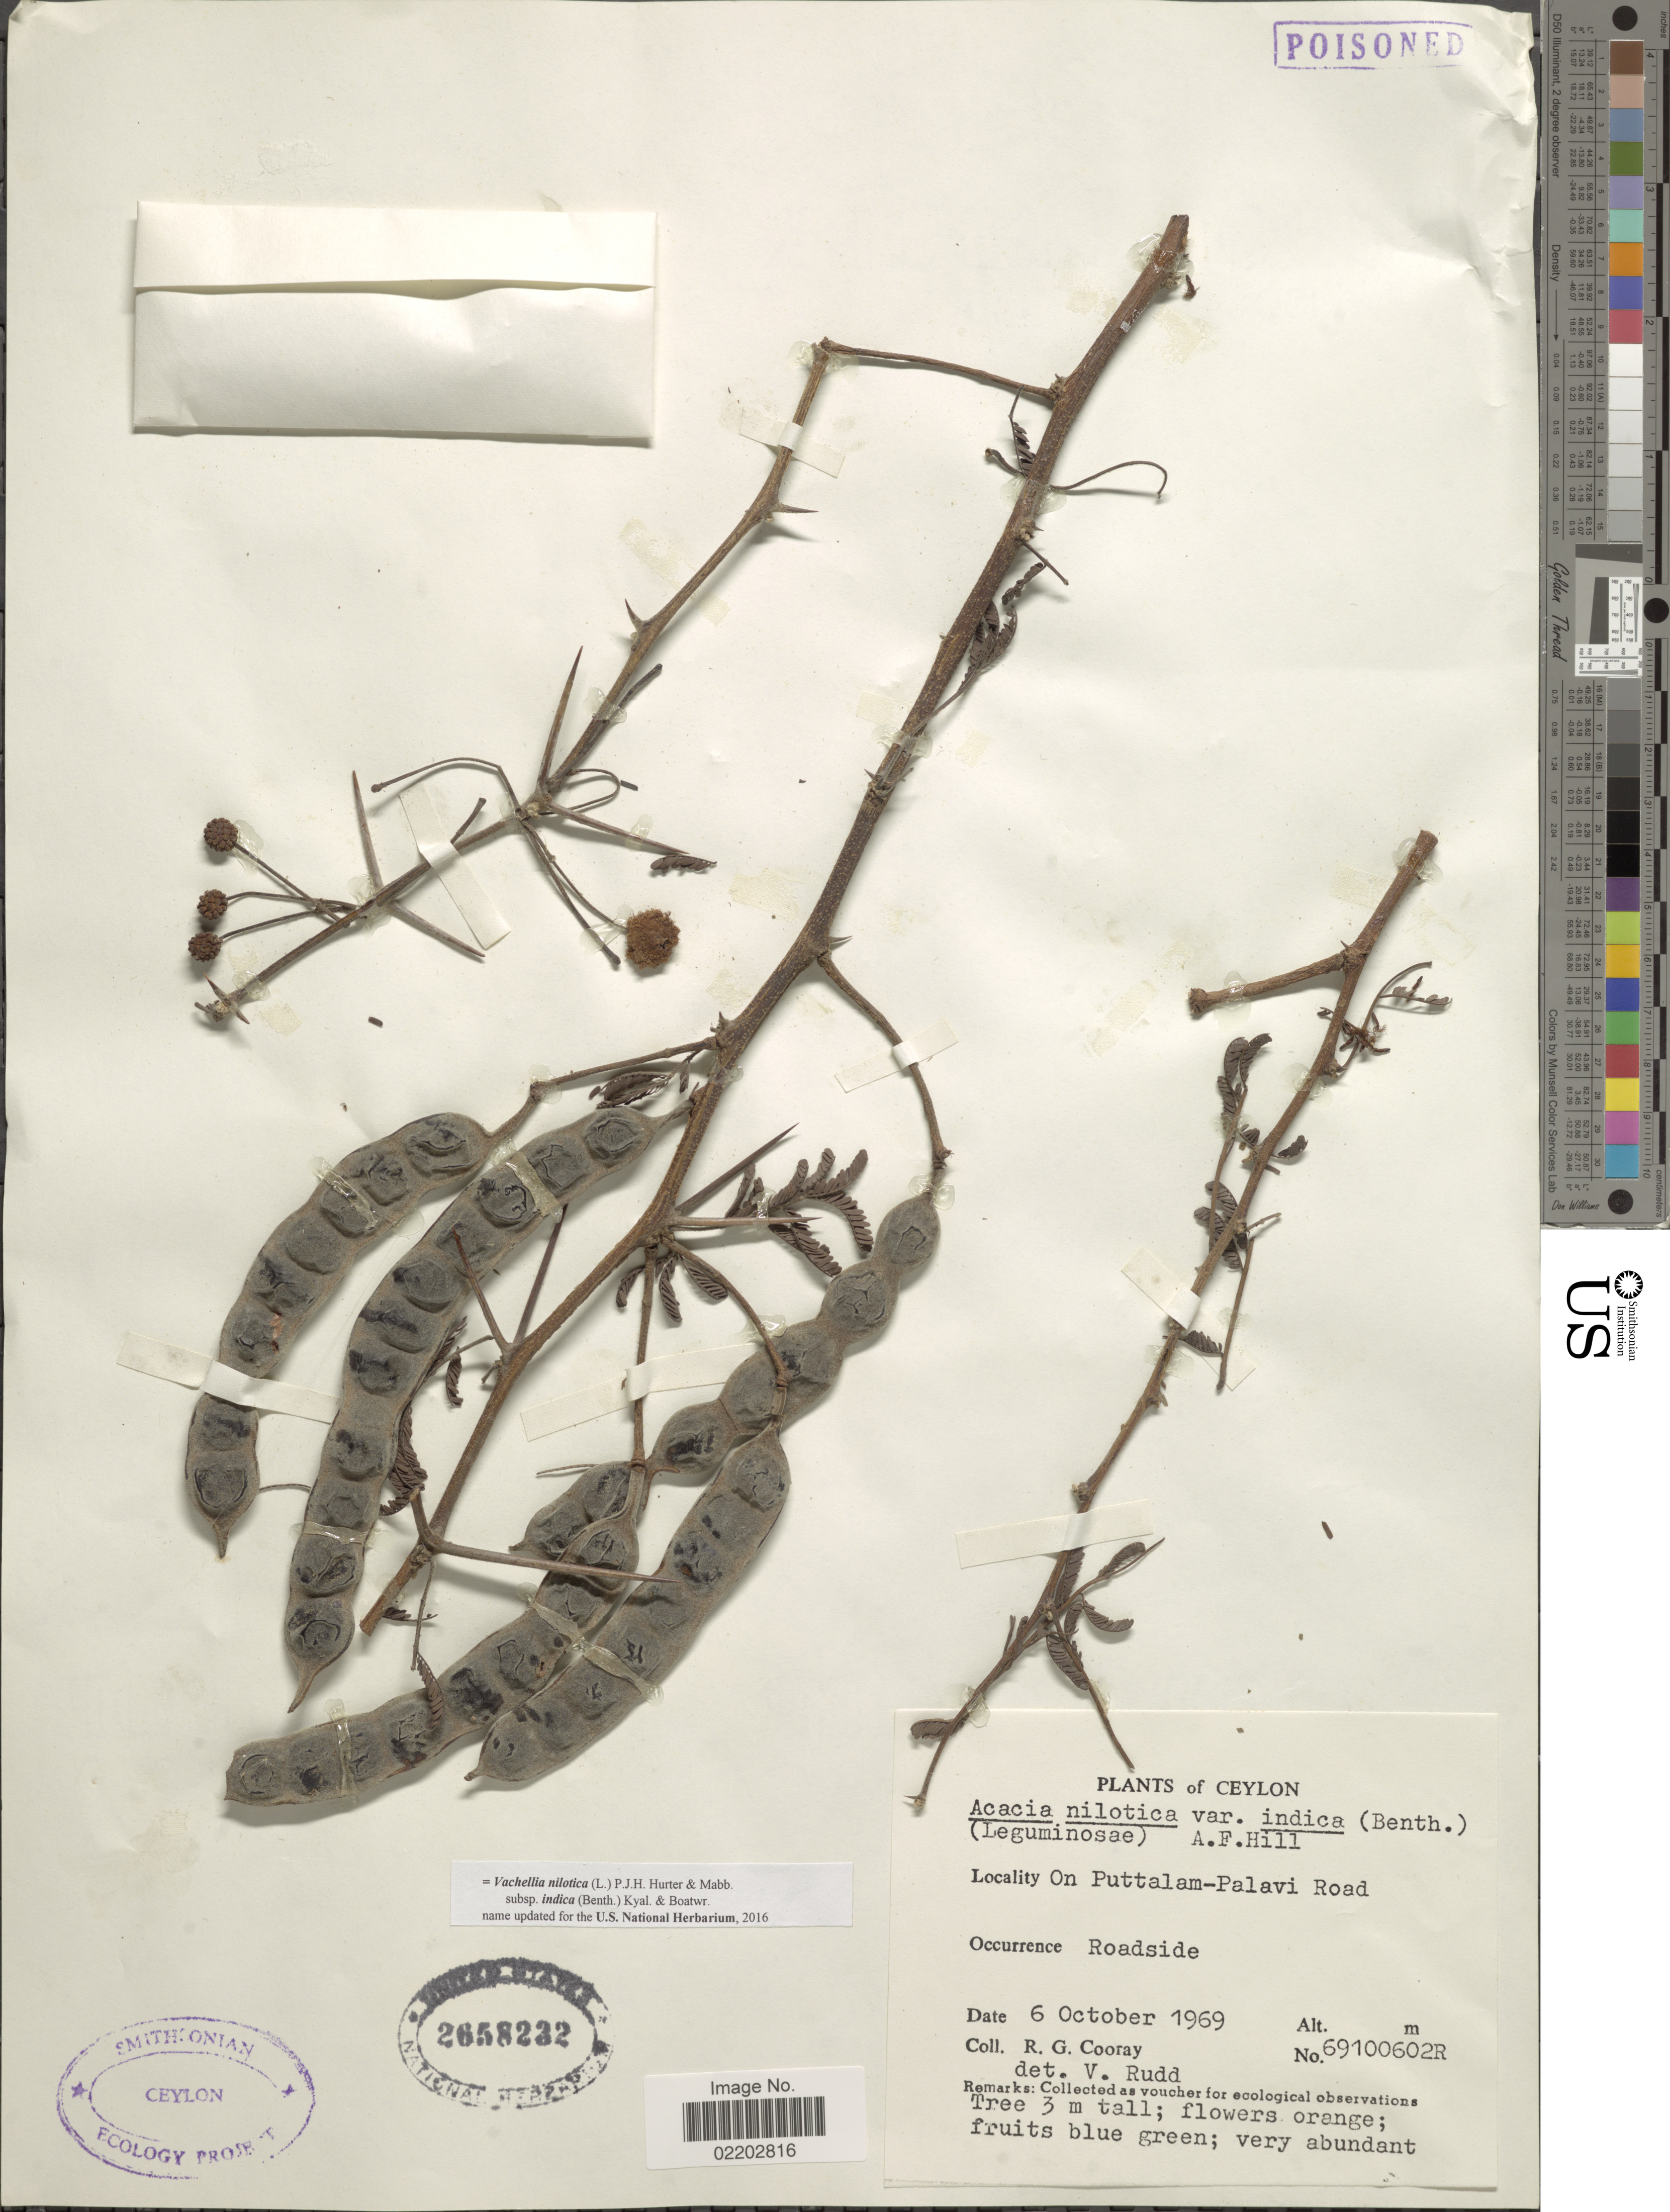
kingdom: Plantae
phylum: Tracheophyta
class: Magnoliopsida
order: Fabales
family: Fabaceae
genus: Vachellia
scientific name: Vachellia nilotica subsp. indica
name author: (Benth.) Kyal. & Boatwr.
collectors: R. Cooray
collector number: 69100602R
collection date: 1969-10-06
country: Sri Lanka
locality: Ceylon, on Puttalam-Palavi Road, roadside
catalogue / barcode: US 2658232